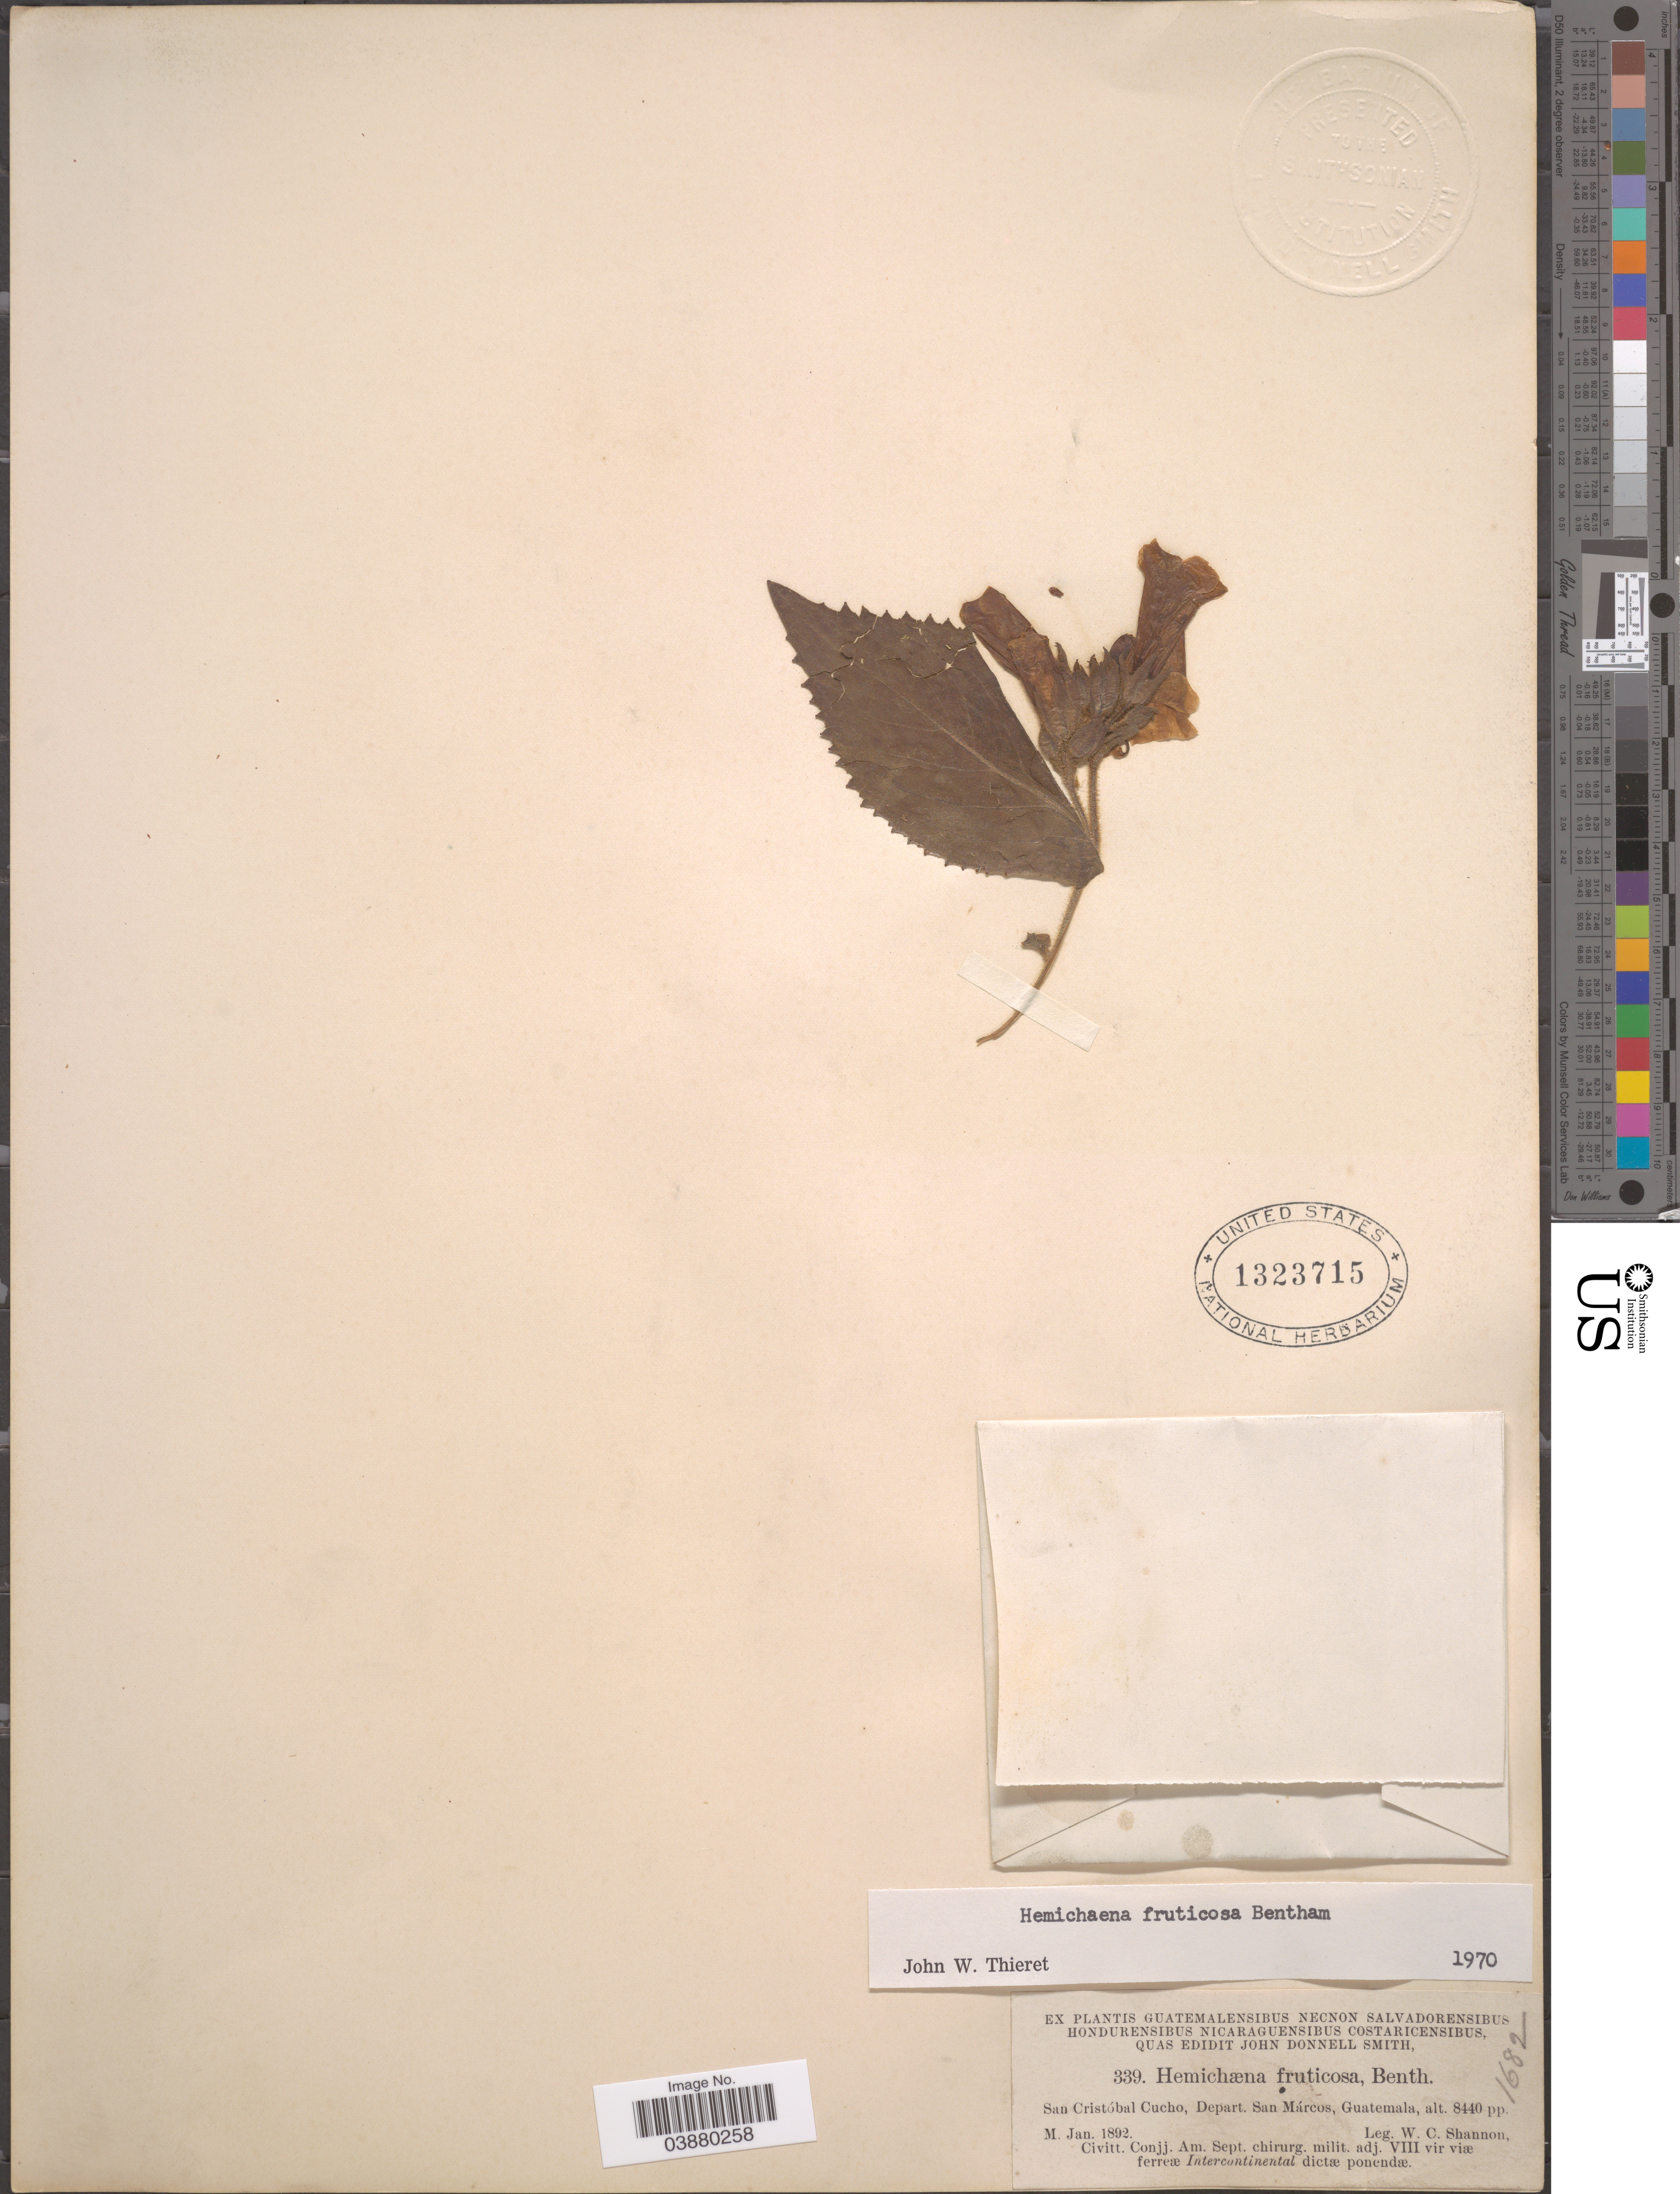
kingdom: Plantae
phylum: Tracheophyta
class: Magnoliopsida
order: Lamiales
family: Phrymaceae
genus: Hemichaena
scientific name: Hemichaena fruticosa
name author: Benth.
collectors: W. C. Shannon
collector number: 339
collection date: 1892-01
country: Guatemala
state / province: San Marcos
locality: San Cristóbal Cucho, Depart. San Márcos.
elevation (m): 2573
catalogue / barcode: US 1323715